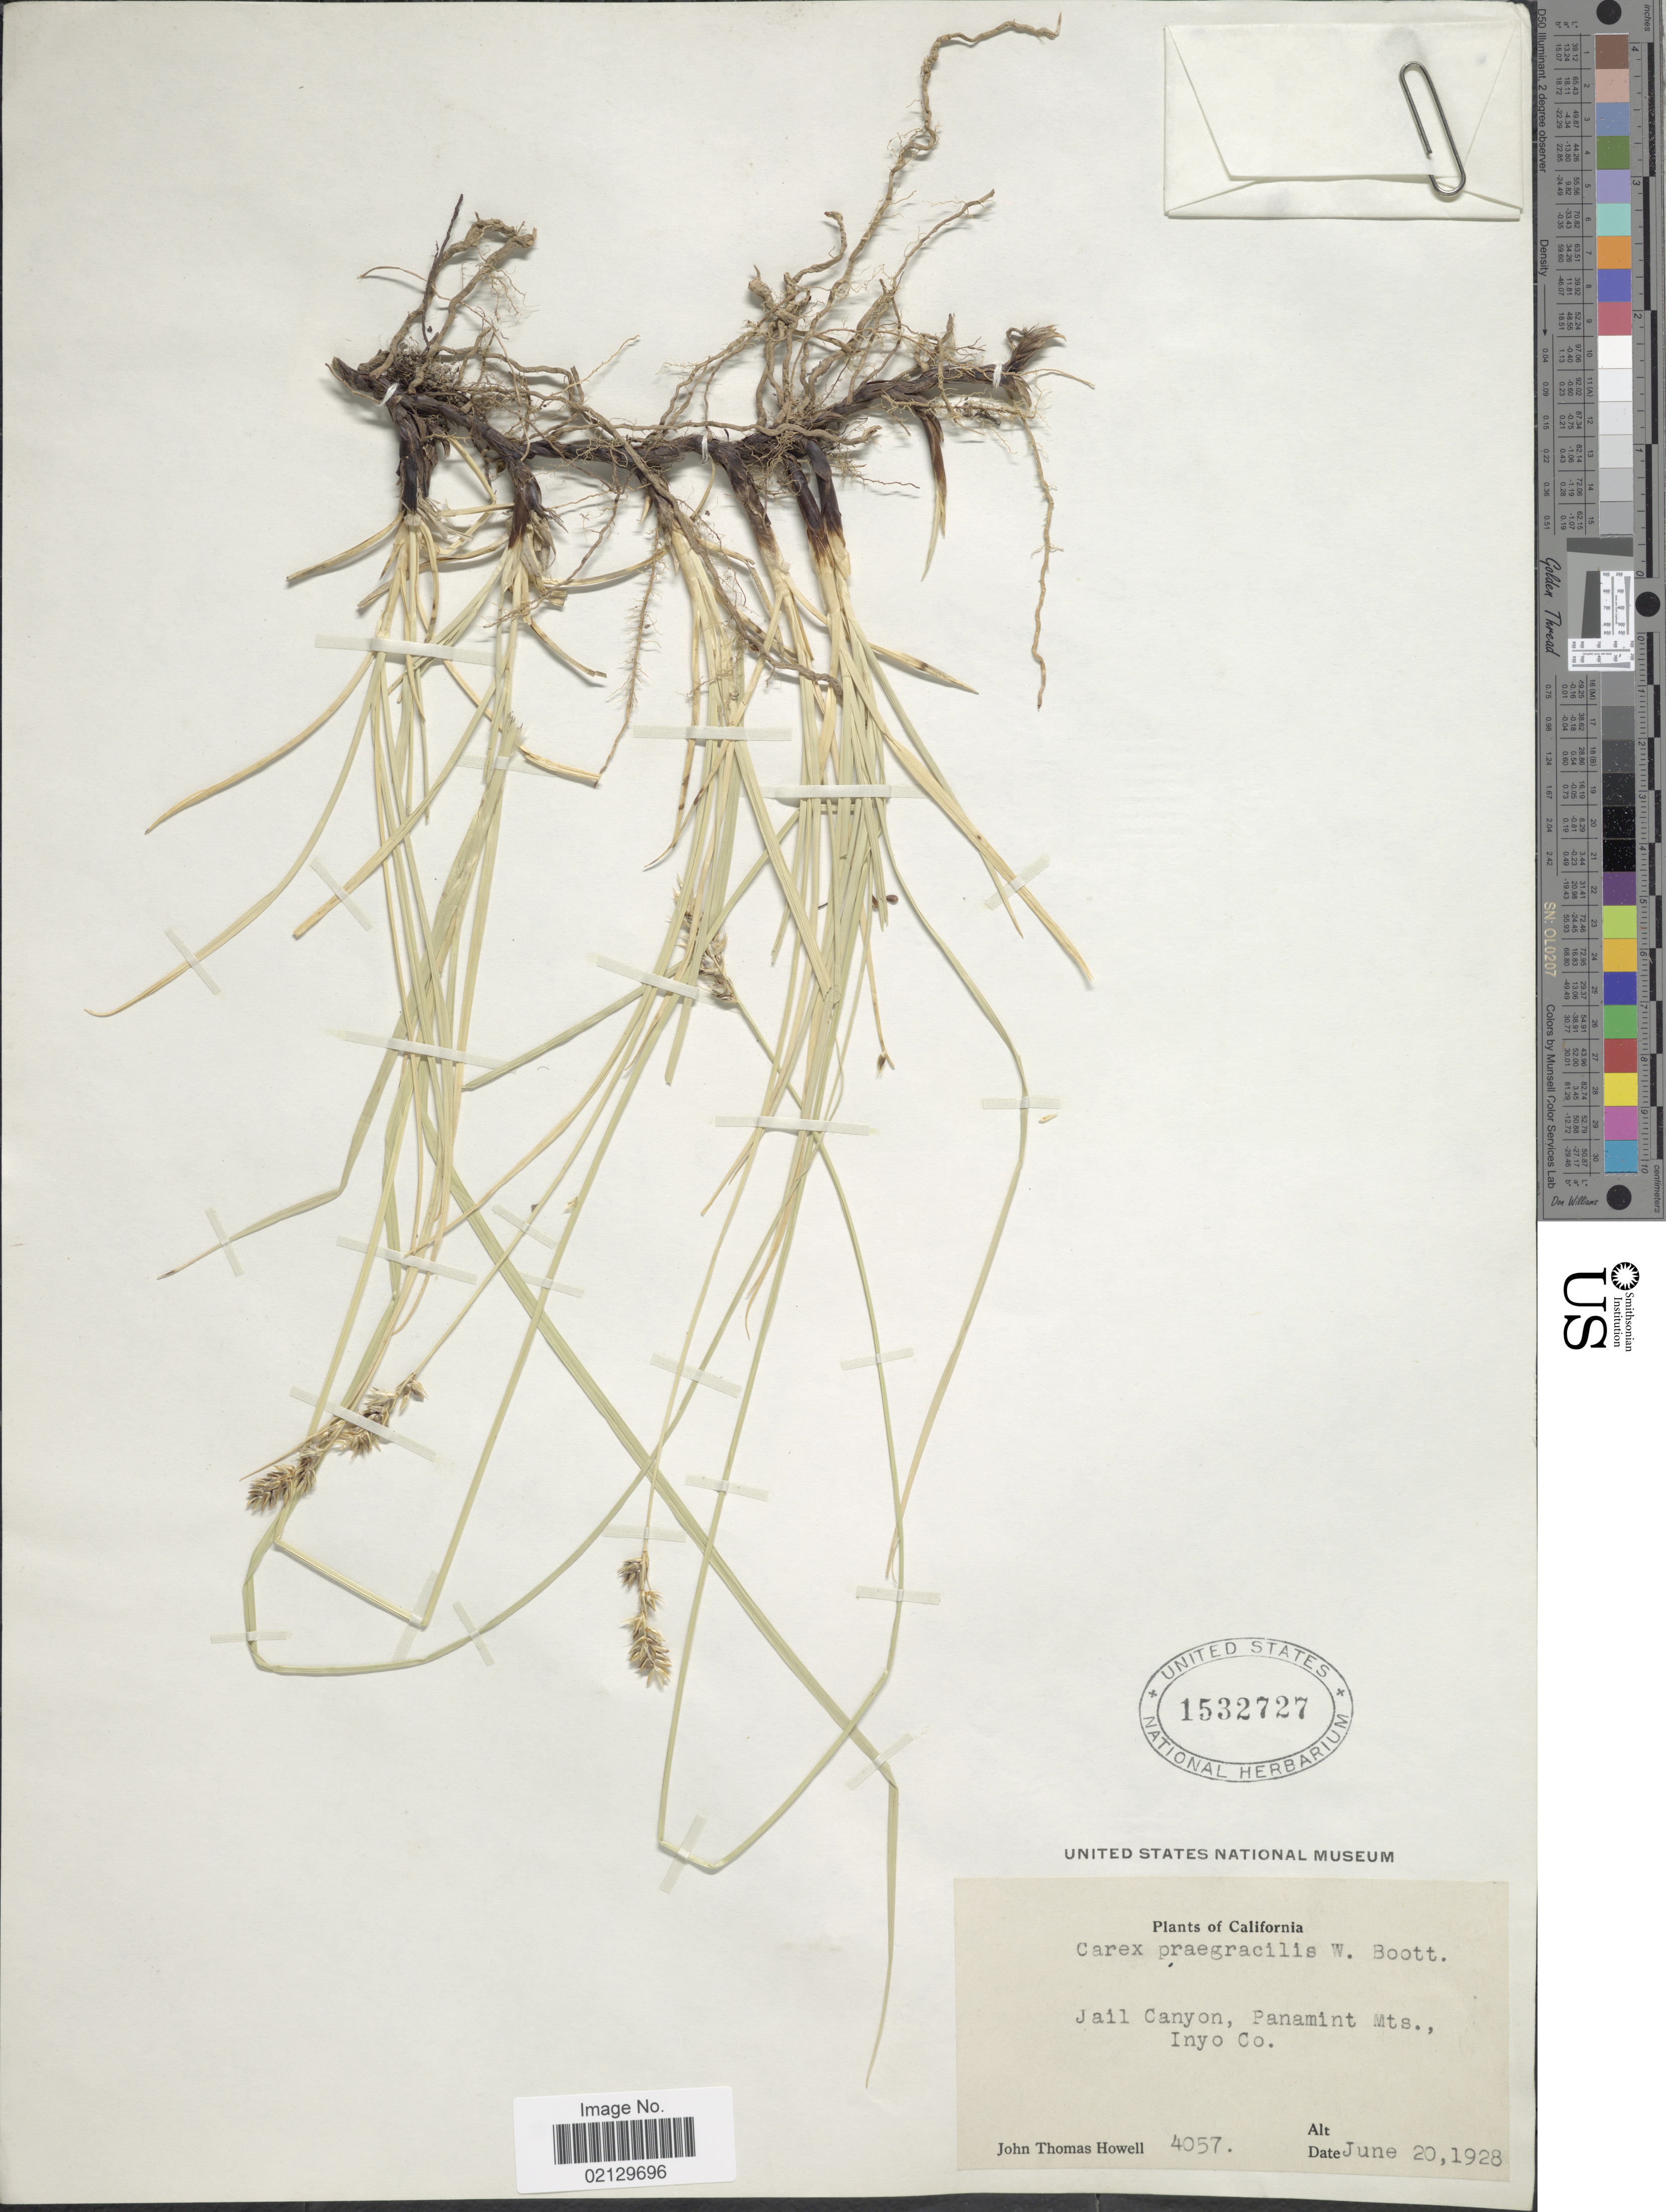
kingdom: Plantae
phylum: Tracheophyta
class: Liliopsida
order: Poales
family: Cyperaceae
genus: Carex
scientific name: Carex praegracilis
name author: W. Boott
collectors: J. T. Howell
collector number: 4057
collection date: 1928-06-20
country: United States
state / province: California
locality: California, Jail Canyon, Panamint Mts.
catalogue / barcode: US 1532727